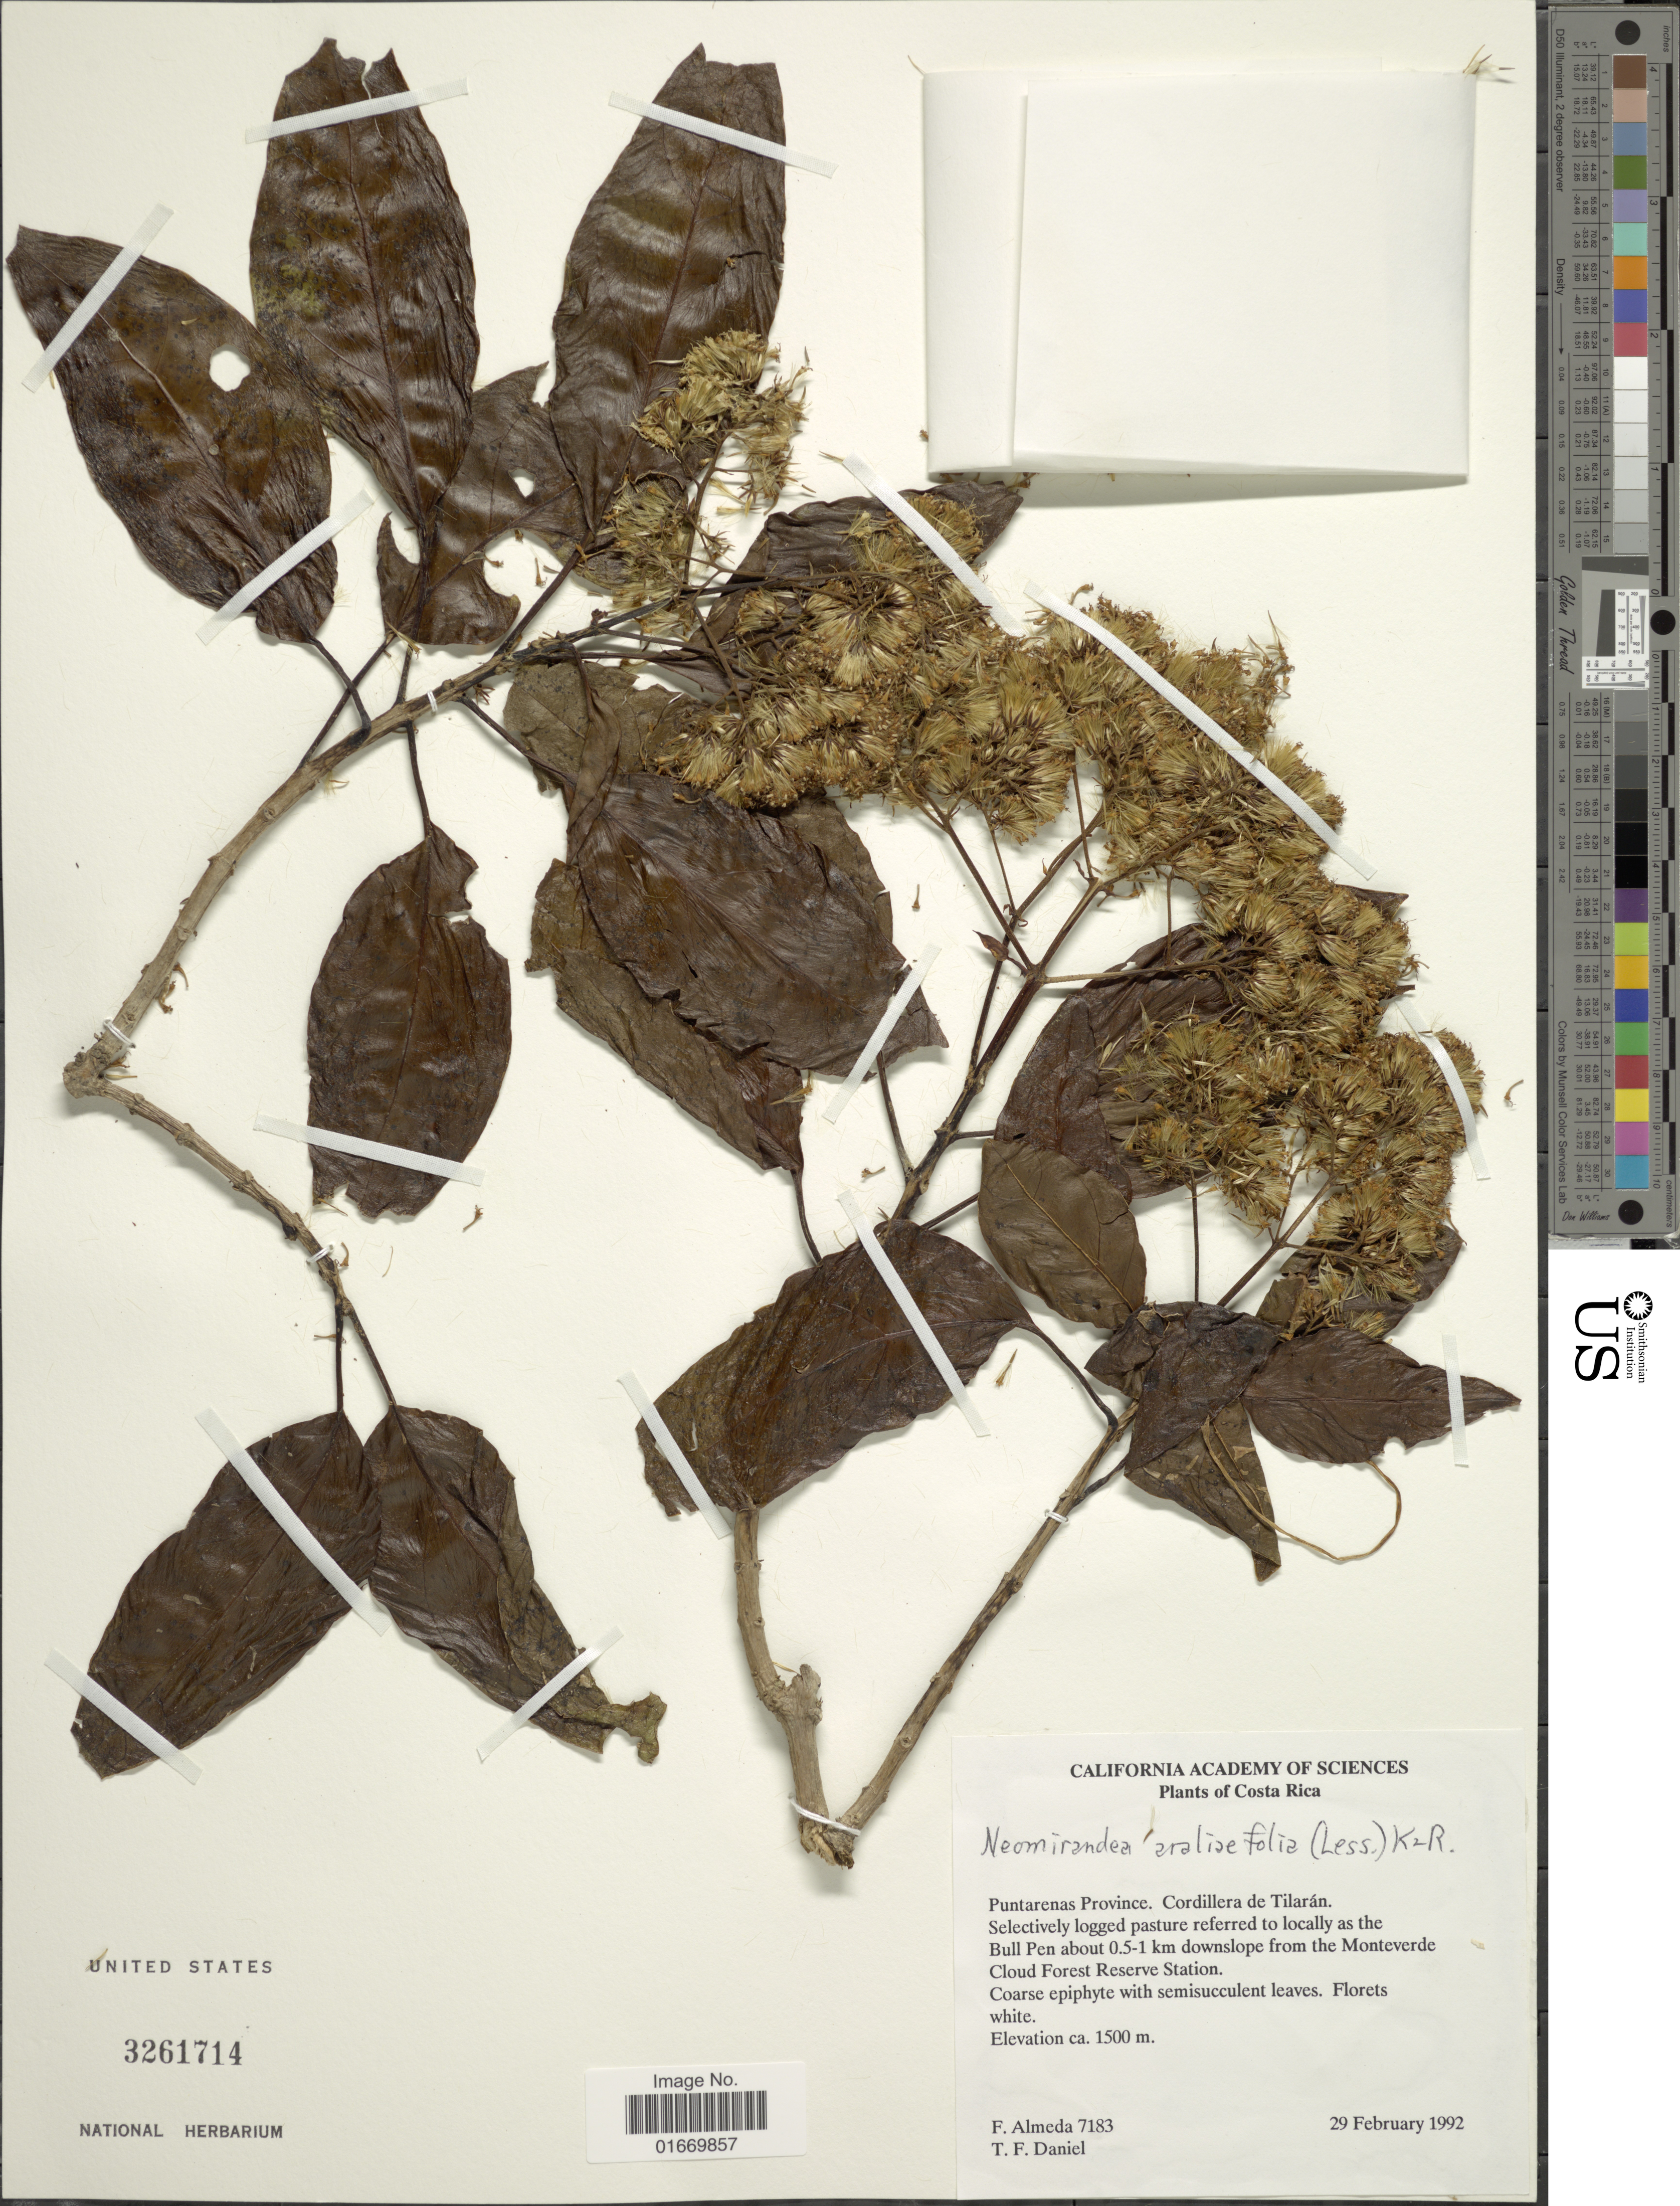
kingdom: Plantae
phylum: Tracheophyta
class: Magnoliopsida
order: Asterales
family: Asteraceae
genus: Neomirandea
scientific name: Neomirandea araliaefolia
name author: (Less.) R.M. King & H. Rob.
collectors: F. Almeda & T. F. Daniel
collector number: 7183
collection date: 1992-02-29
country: Costa Rica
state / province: Puntarenas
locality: Cordillera de Tilaran, Bull Pen about 0.5-1 km downslope from the Monteverde Cloud Forest Reserve Station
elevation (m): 1500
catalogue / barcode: US 3261714